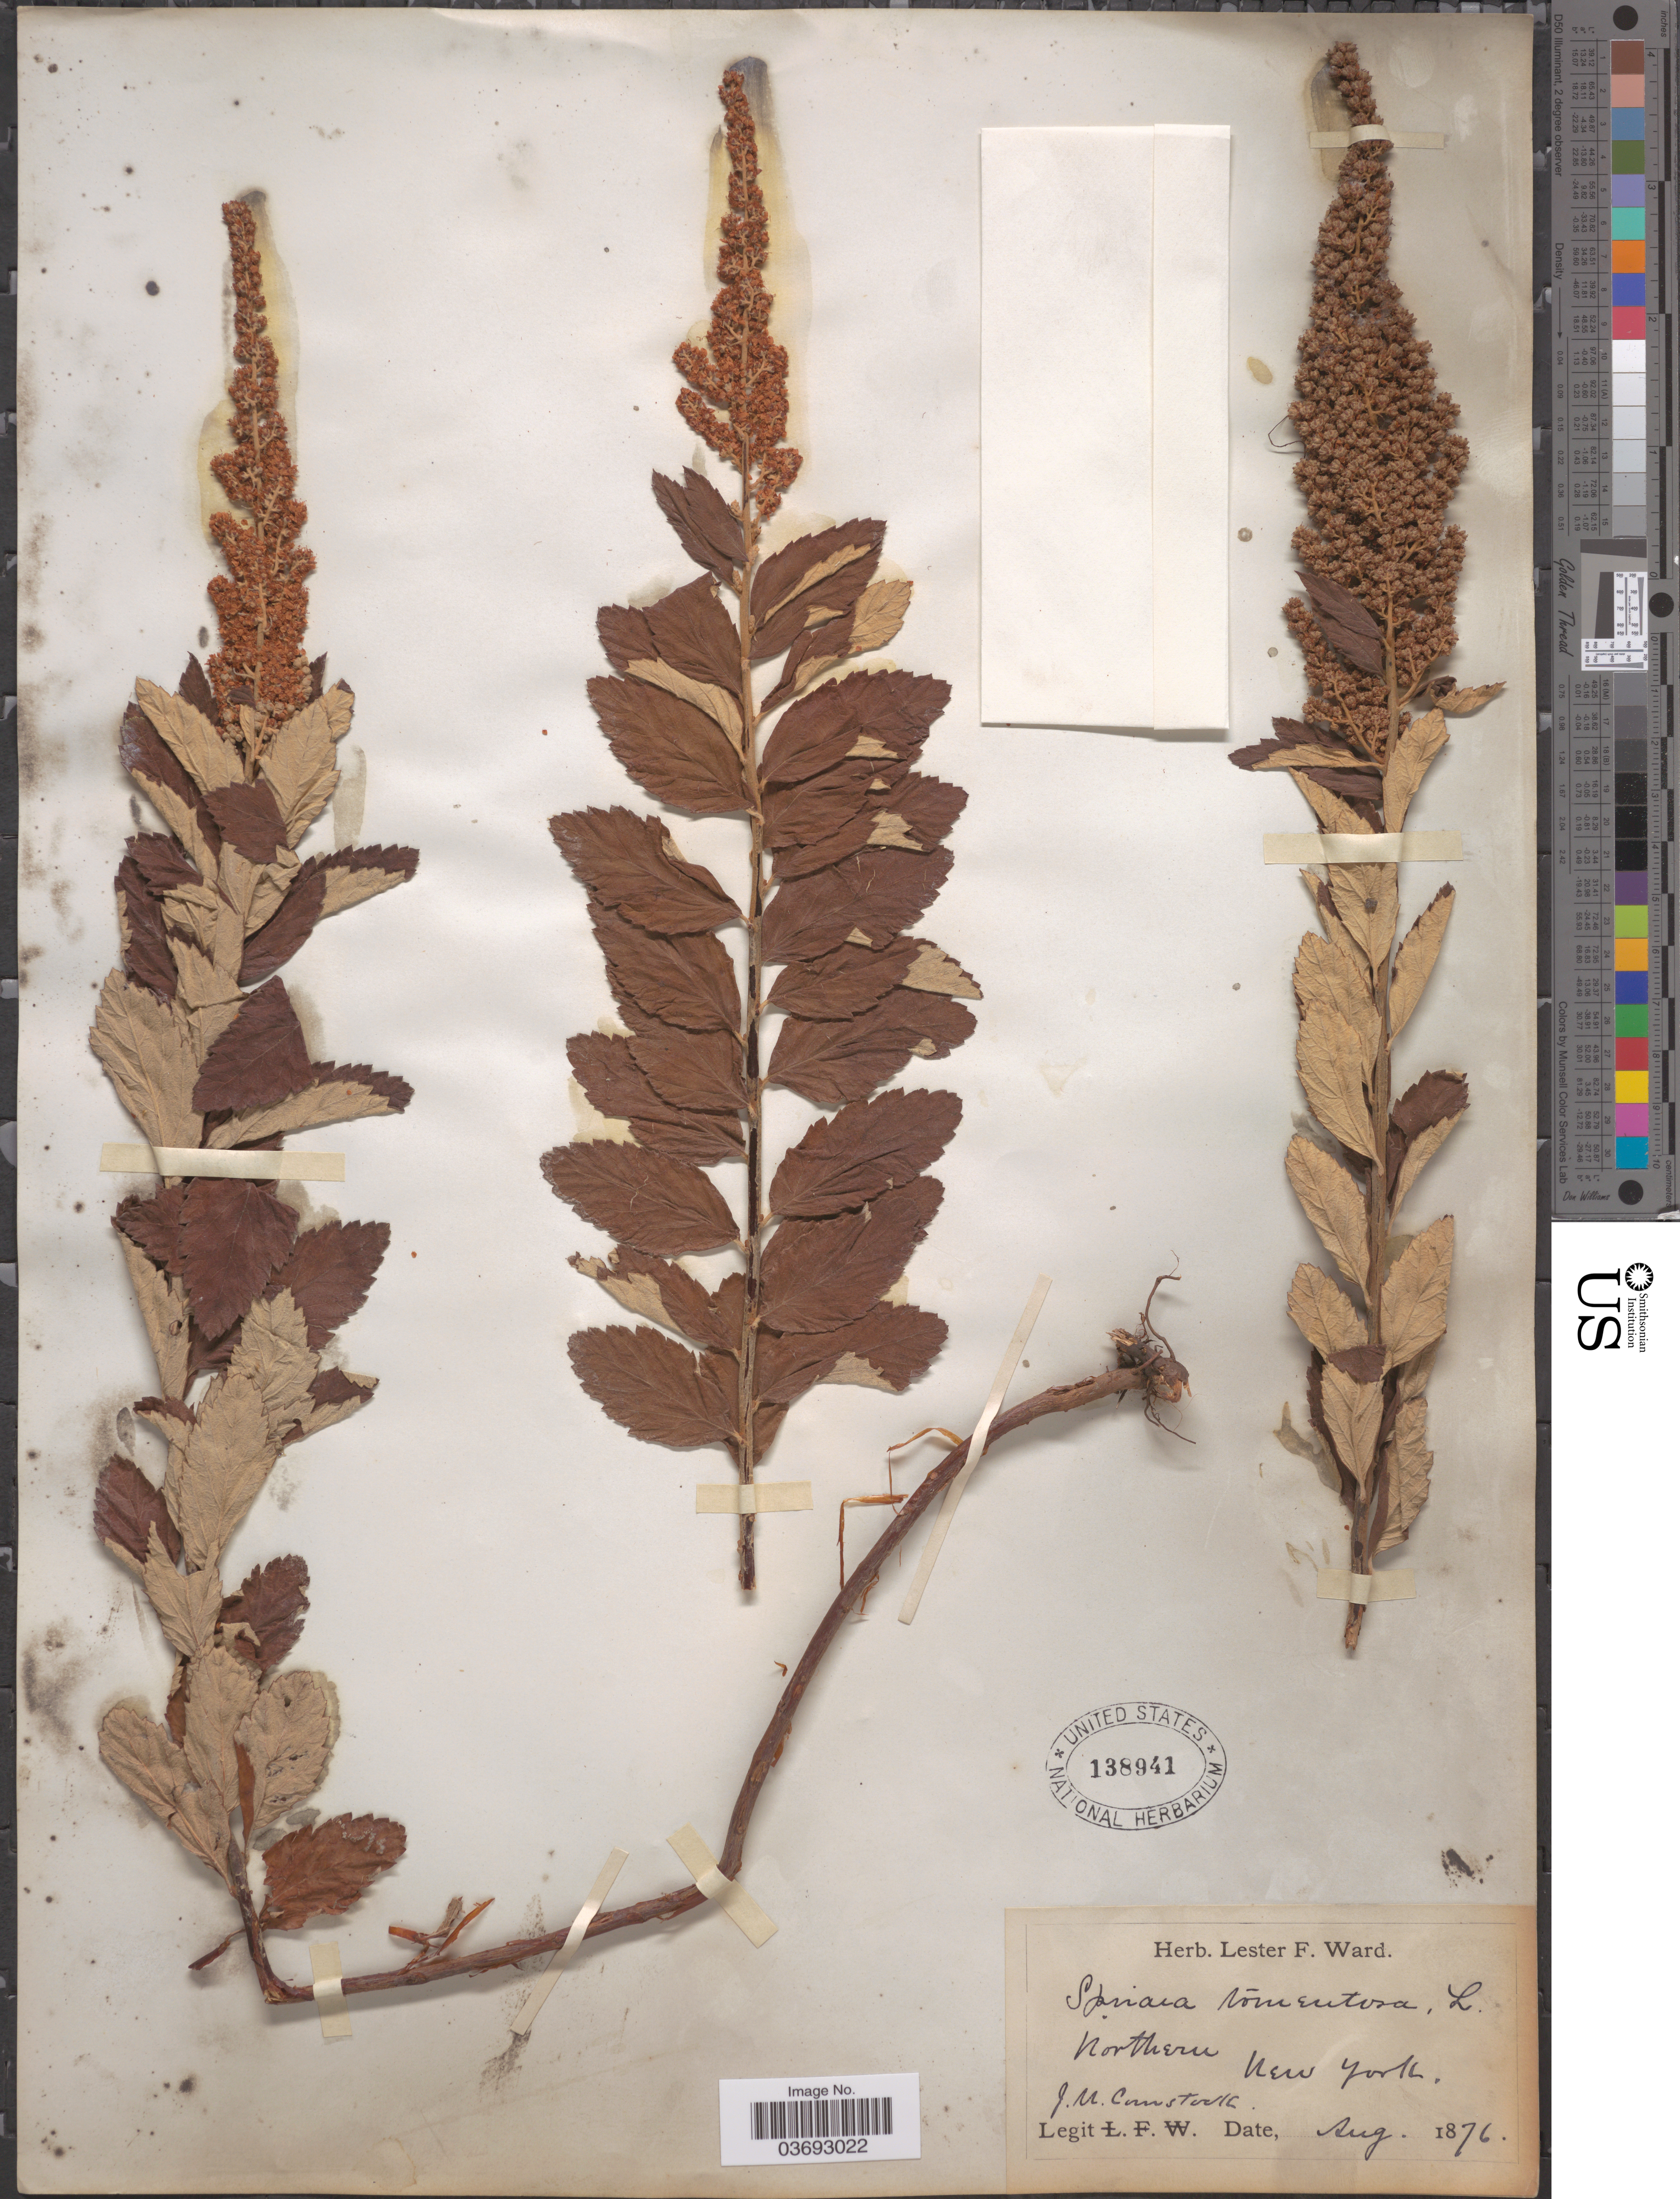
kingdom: Plantae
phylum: Tracheophyta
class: Magnoliopsida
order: Rosales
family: Rosaceae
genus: Spiraea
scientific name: Spiraea tomentosa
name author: L.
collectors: J. Comstock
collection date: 1876-08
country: United States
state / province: New York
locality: Northern New York.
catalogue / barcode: US 138941